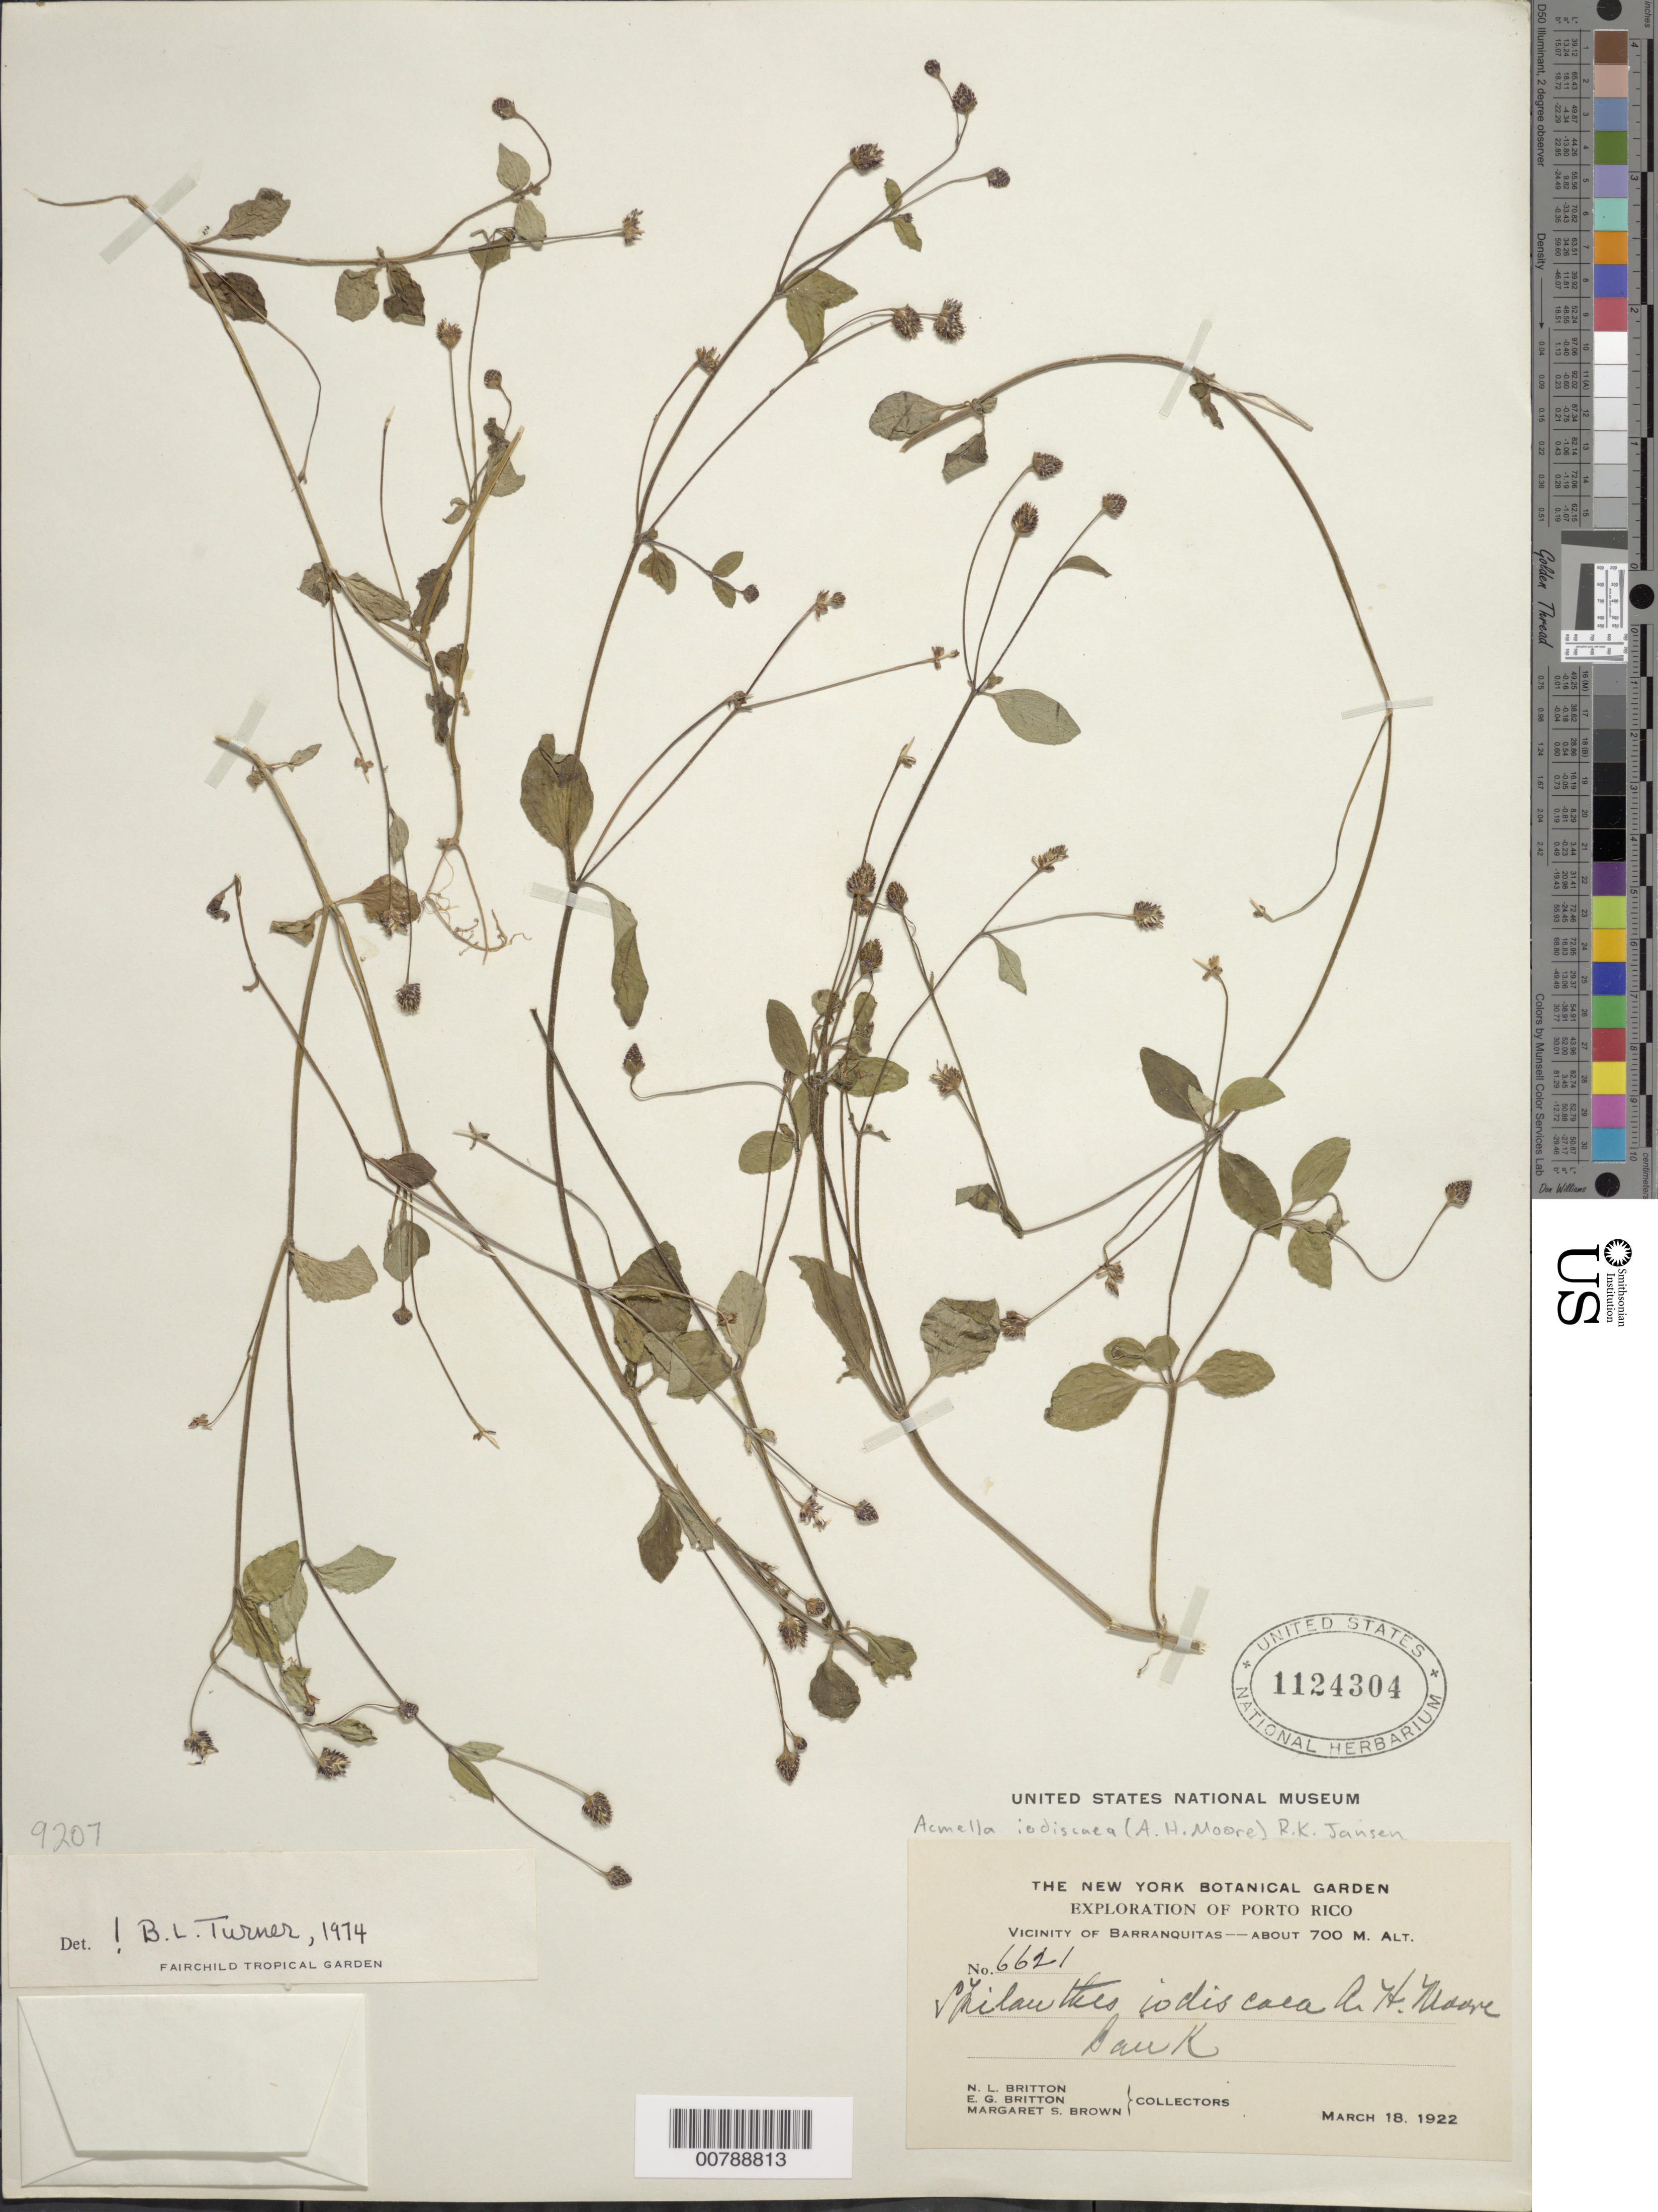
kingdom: Plantae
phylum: Tracheophyta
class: Magnoliopsida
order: Asterales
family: Asteraceae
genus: Acmella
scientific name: Acmella iodiscaea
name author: (A.H. Moore) R.K. Jansen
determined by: Turner, B. L.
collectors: N. Britton, E. G. Britton & M. S. Brown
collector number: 6621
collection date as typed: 18 Mar 1922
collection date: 1922-03-18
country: Puerto Rico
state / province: Barranquitas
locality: Vicinity of Barranquitas, bank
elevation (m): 700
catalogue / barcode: US 1124304